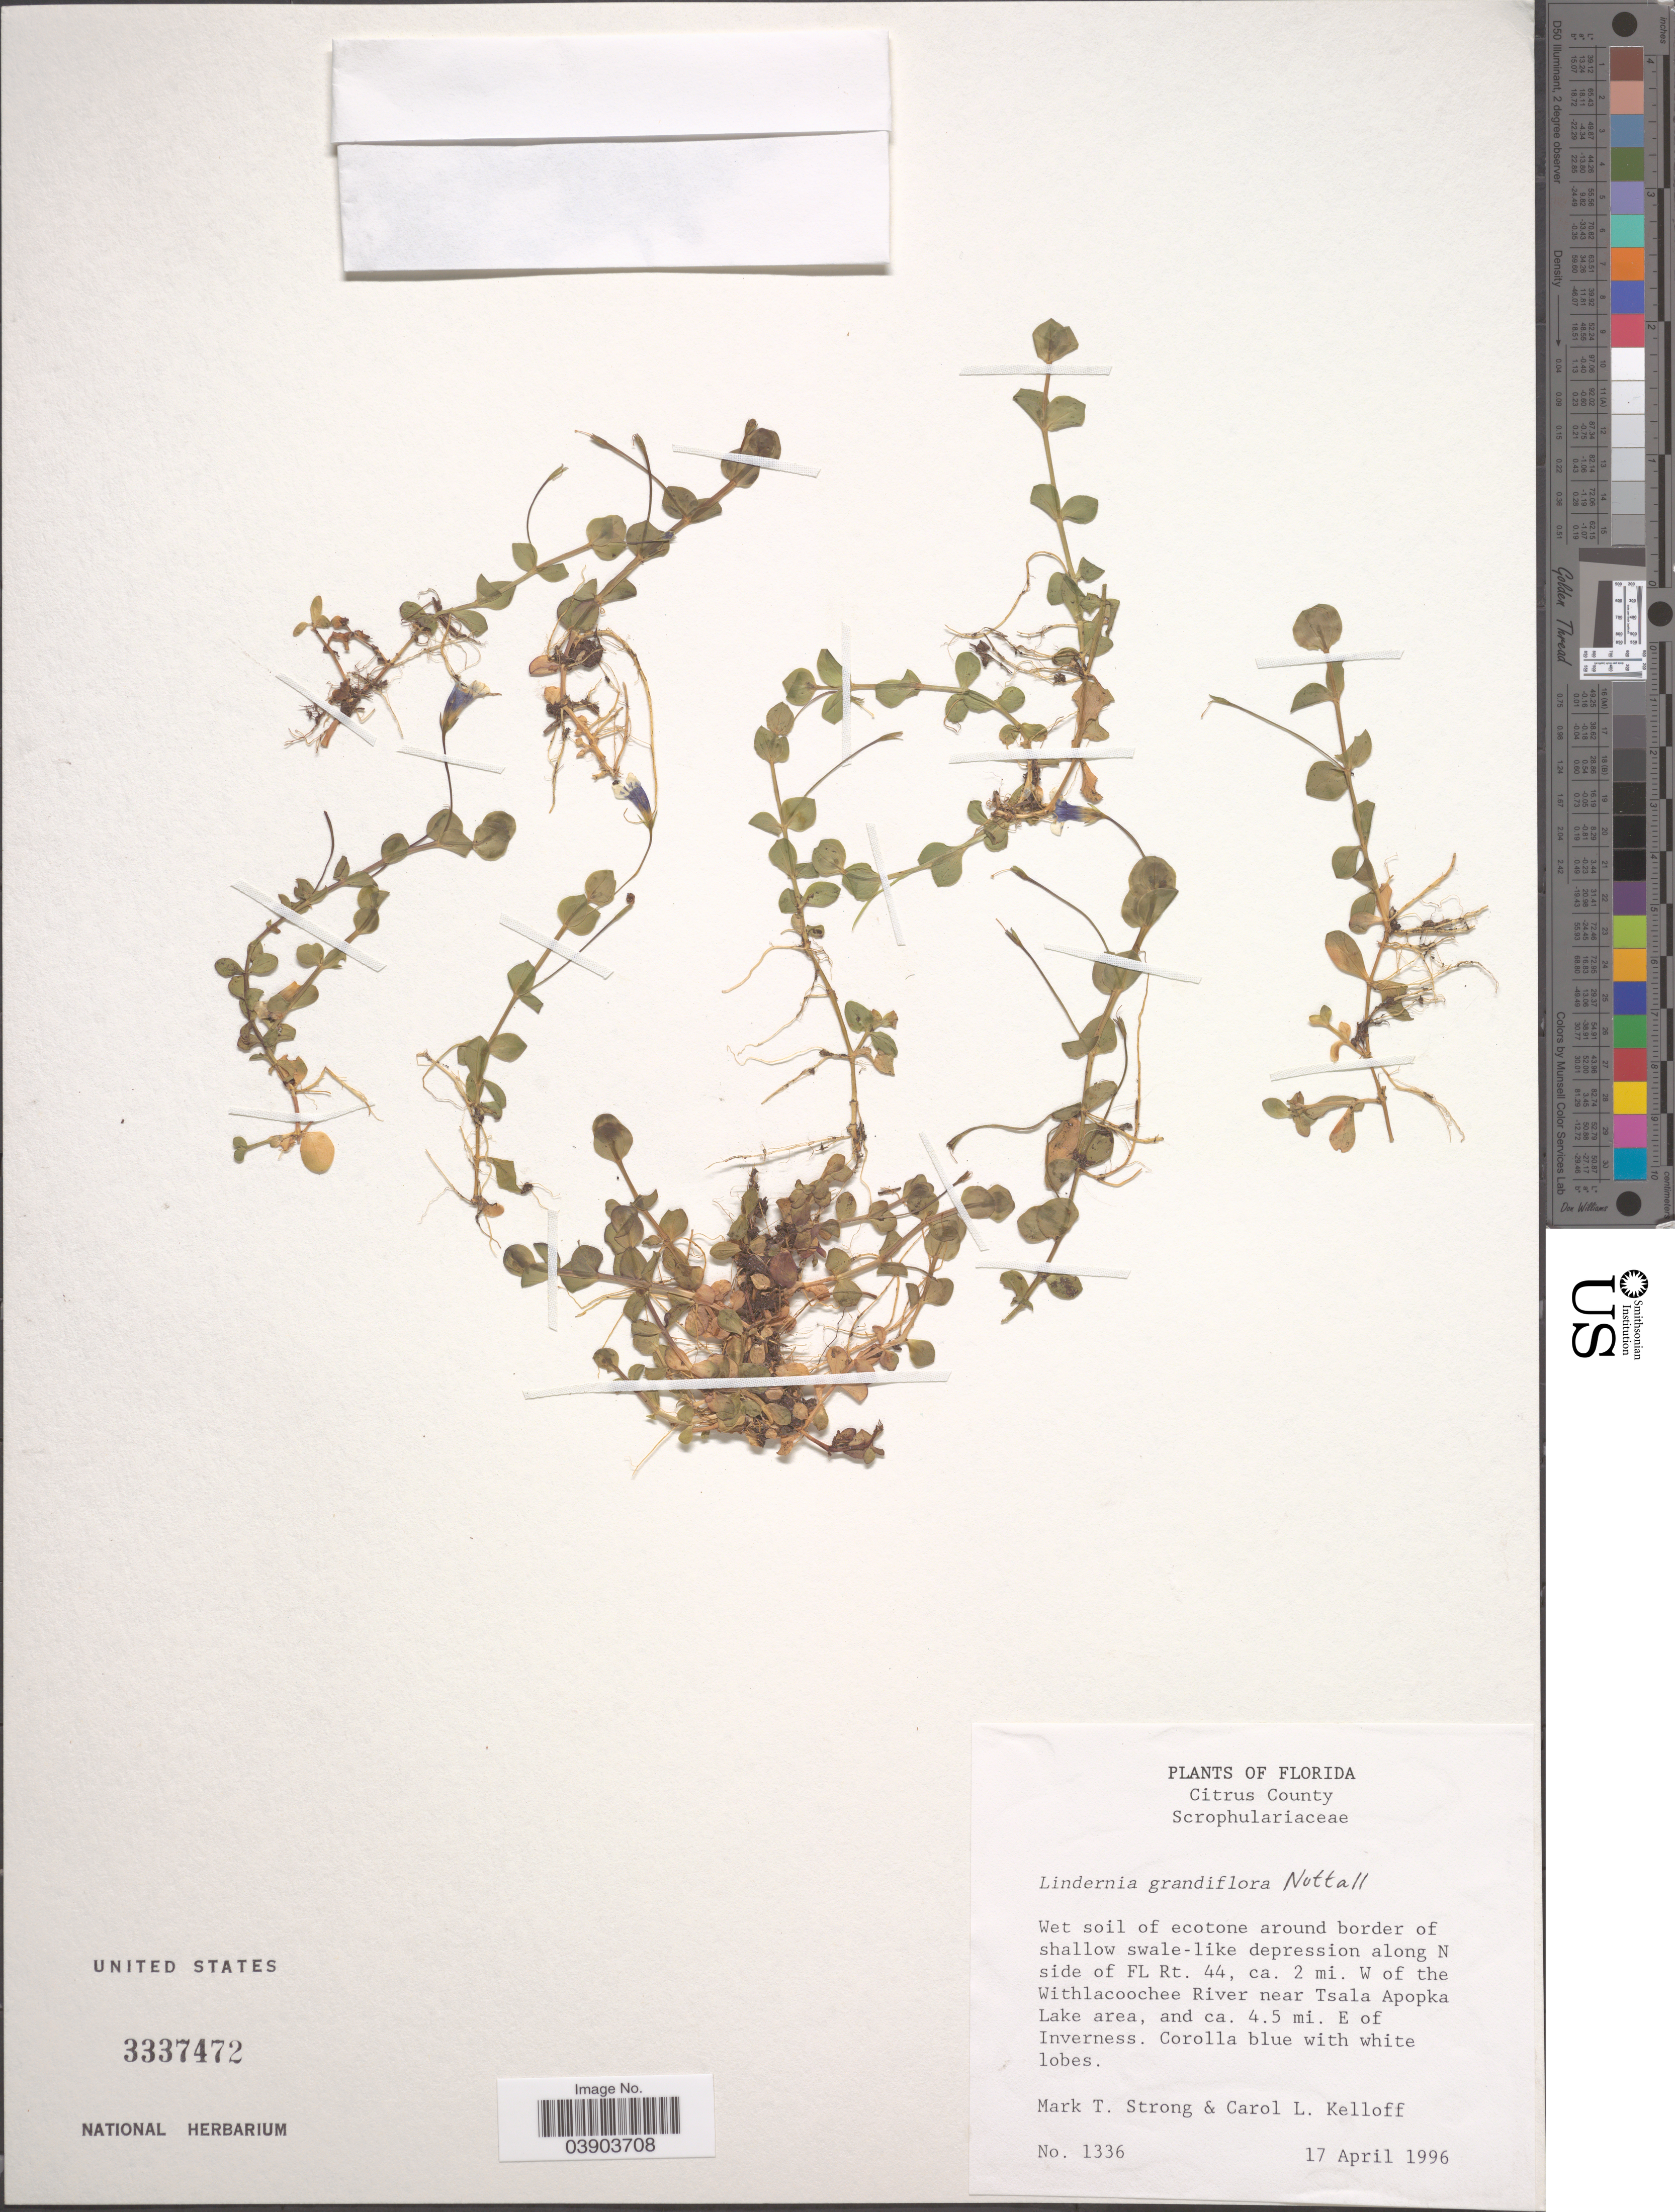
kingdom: Plantae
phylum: Tracheophyta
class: Magnoliopsida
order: Lamiales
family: Linderniaceae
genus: Lindernia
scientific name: Lindernia grandiflora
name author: Nutt.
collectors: M. T. Strong & C. L. Kelloff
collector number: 1336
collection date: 1996-04-17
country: United States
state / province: Florida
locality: Citrus County. Wet soil of ecotone around border of shallow swale-like depression along N side of FL Rt. 44, ca. 2 mi. W of the Withlacoochee River near Tsala Apopka Lake area, and ca. 4.5 mi E. of Inverness.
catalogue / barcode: US 3337472